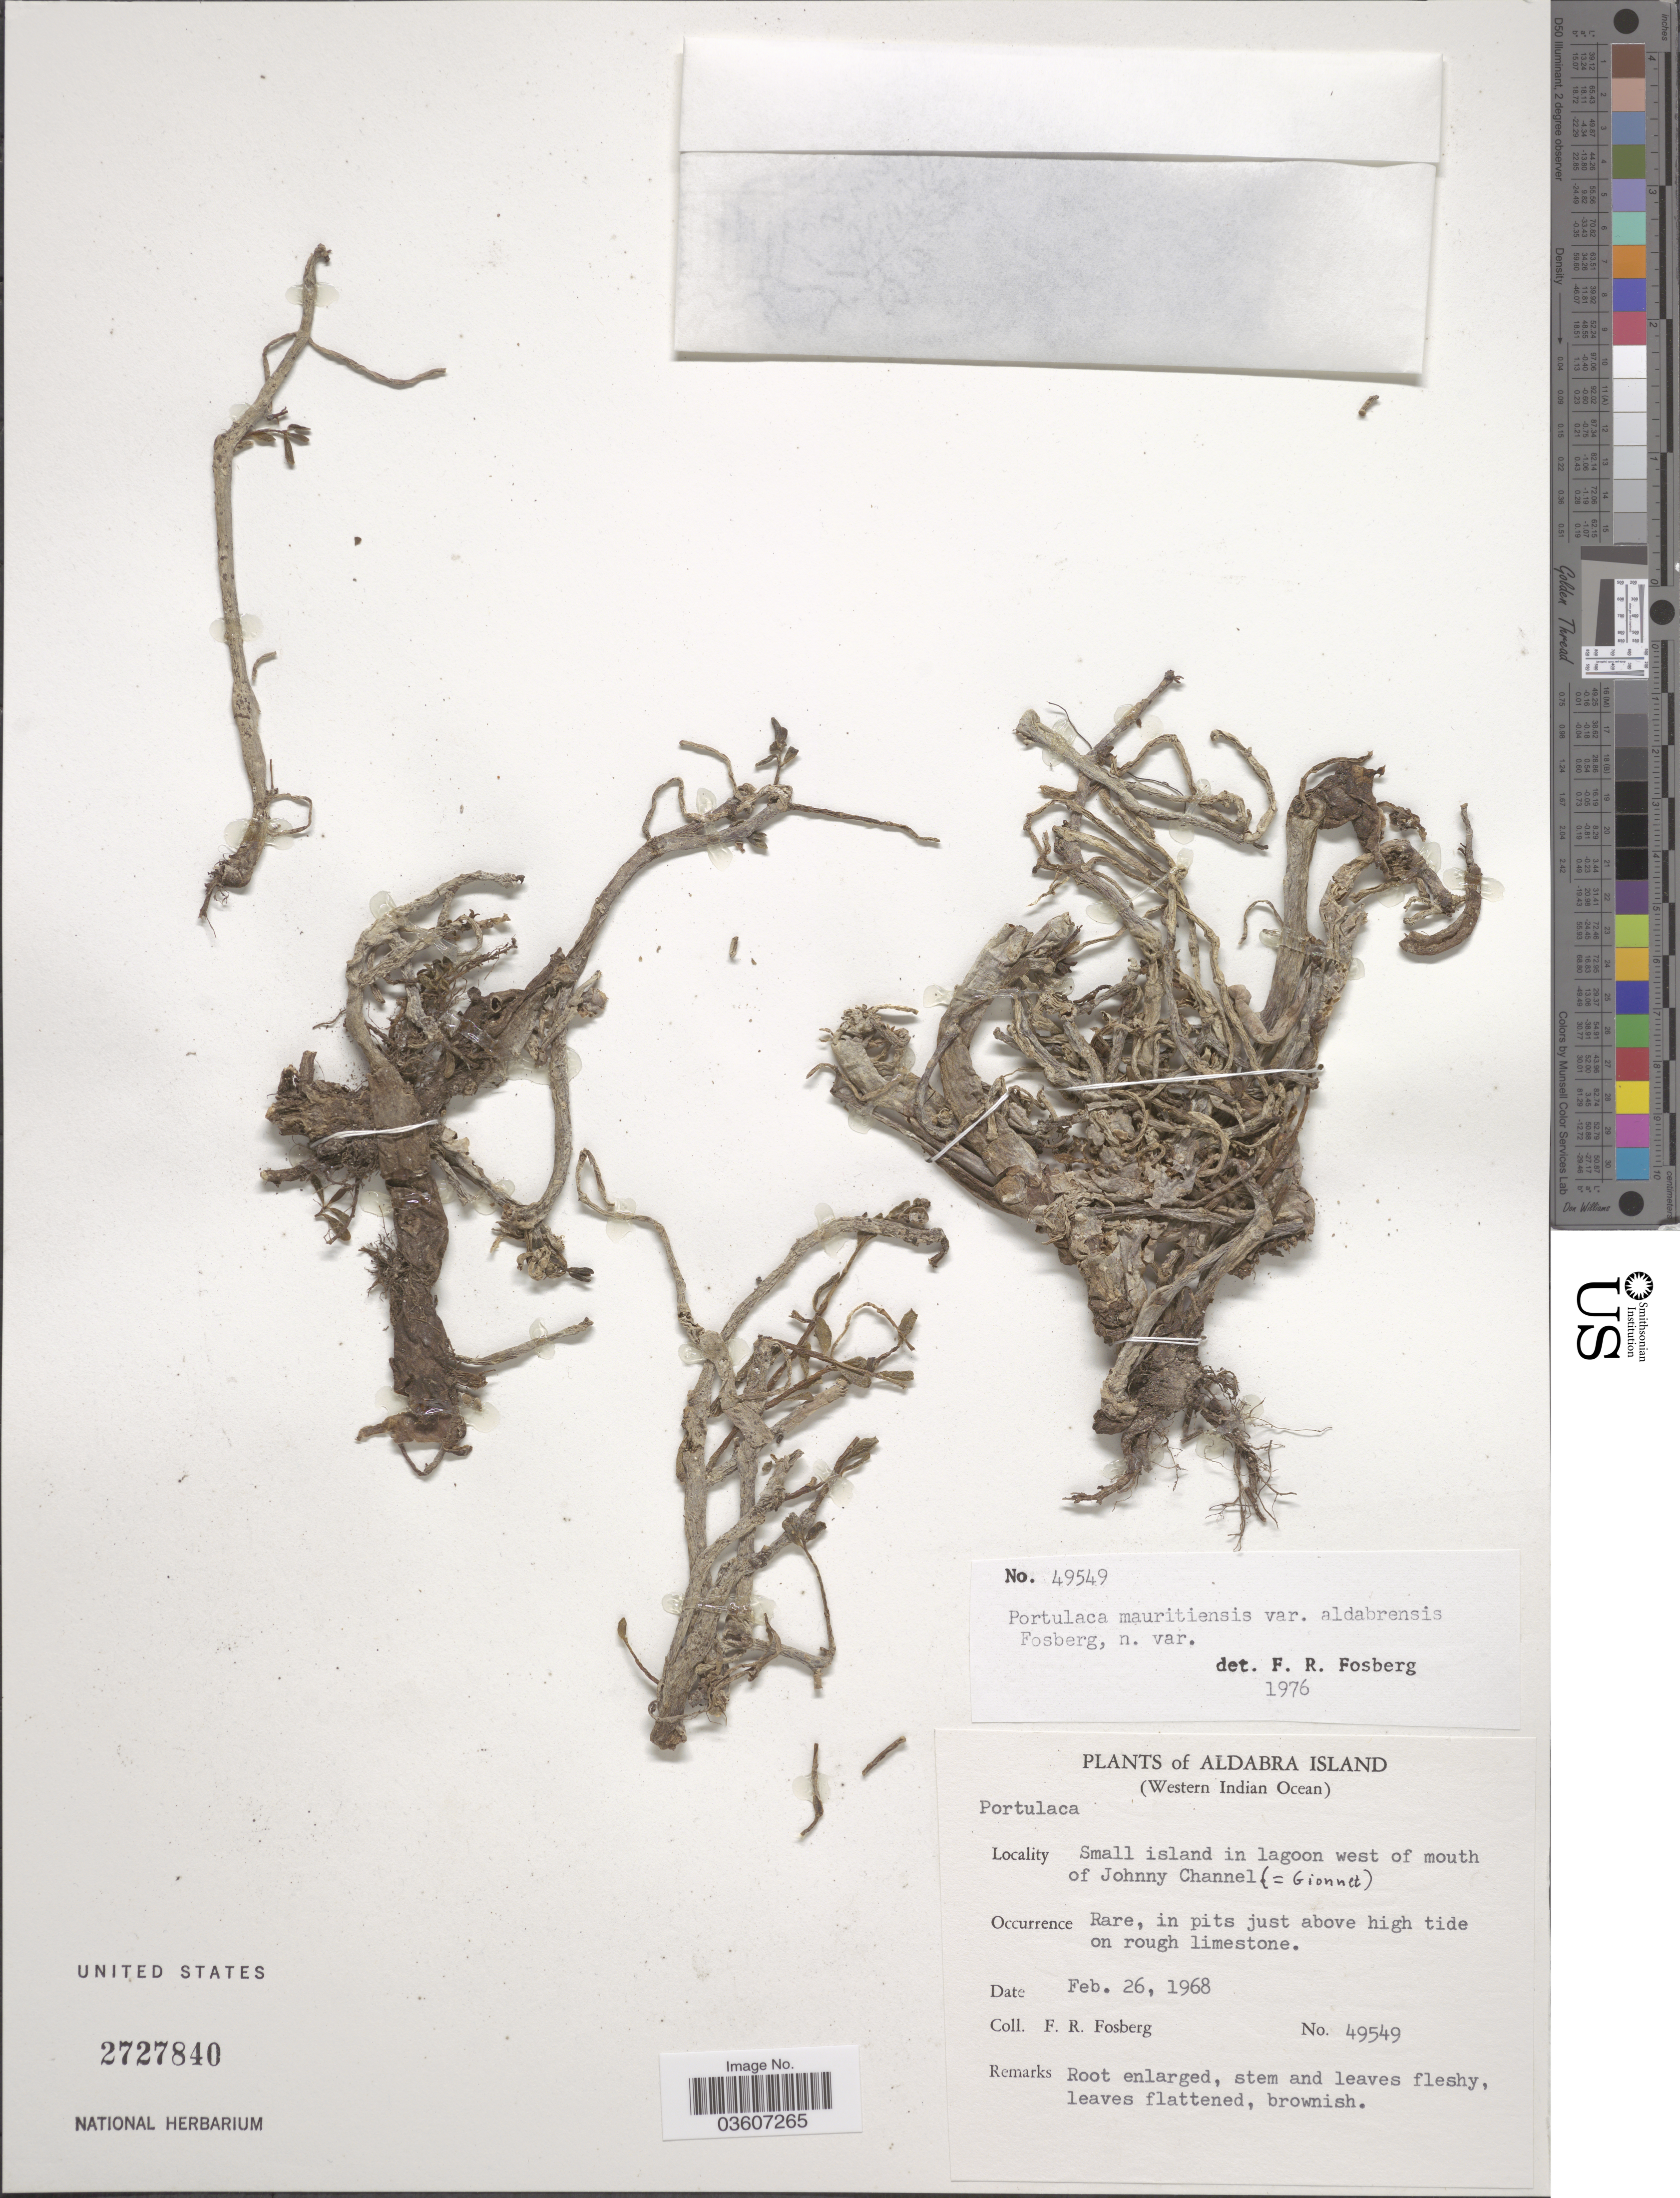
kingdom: Plantae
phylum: Tracheophyta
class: Magnoliopsida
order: Caryophyllales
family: Portulacaceae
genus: Portulaca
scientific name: Portulaca mauritiensis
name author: Poelln.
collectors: F. R. Fosberg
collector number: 49549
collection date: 1968-02-26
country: Seychelles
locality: Aldabra Island (Western Indian Ocean). Small island in lagoon west of mouth of Johnny Channel (=Gionnet).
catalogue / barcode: US 2727840